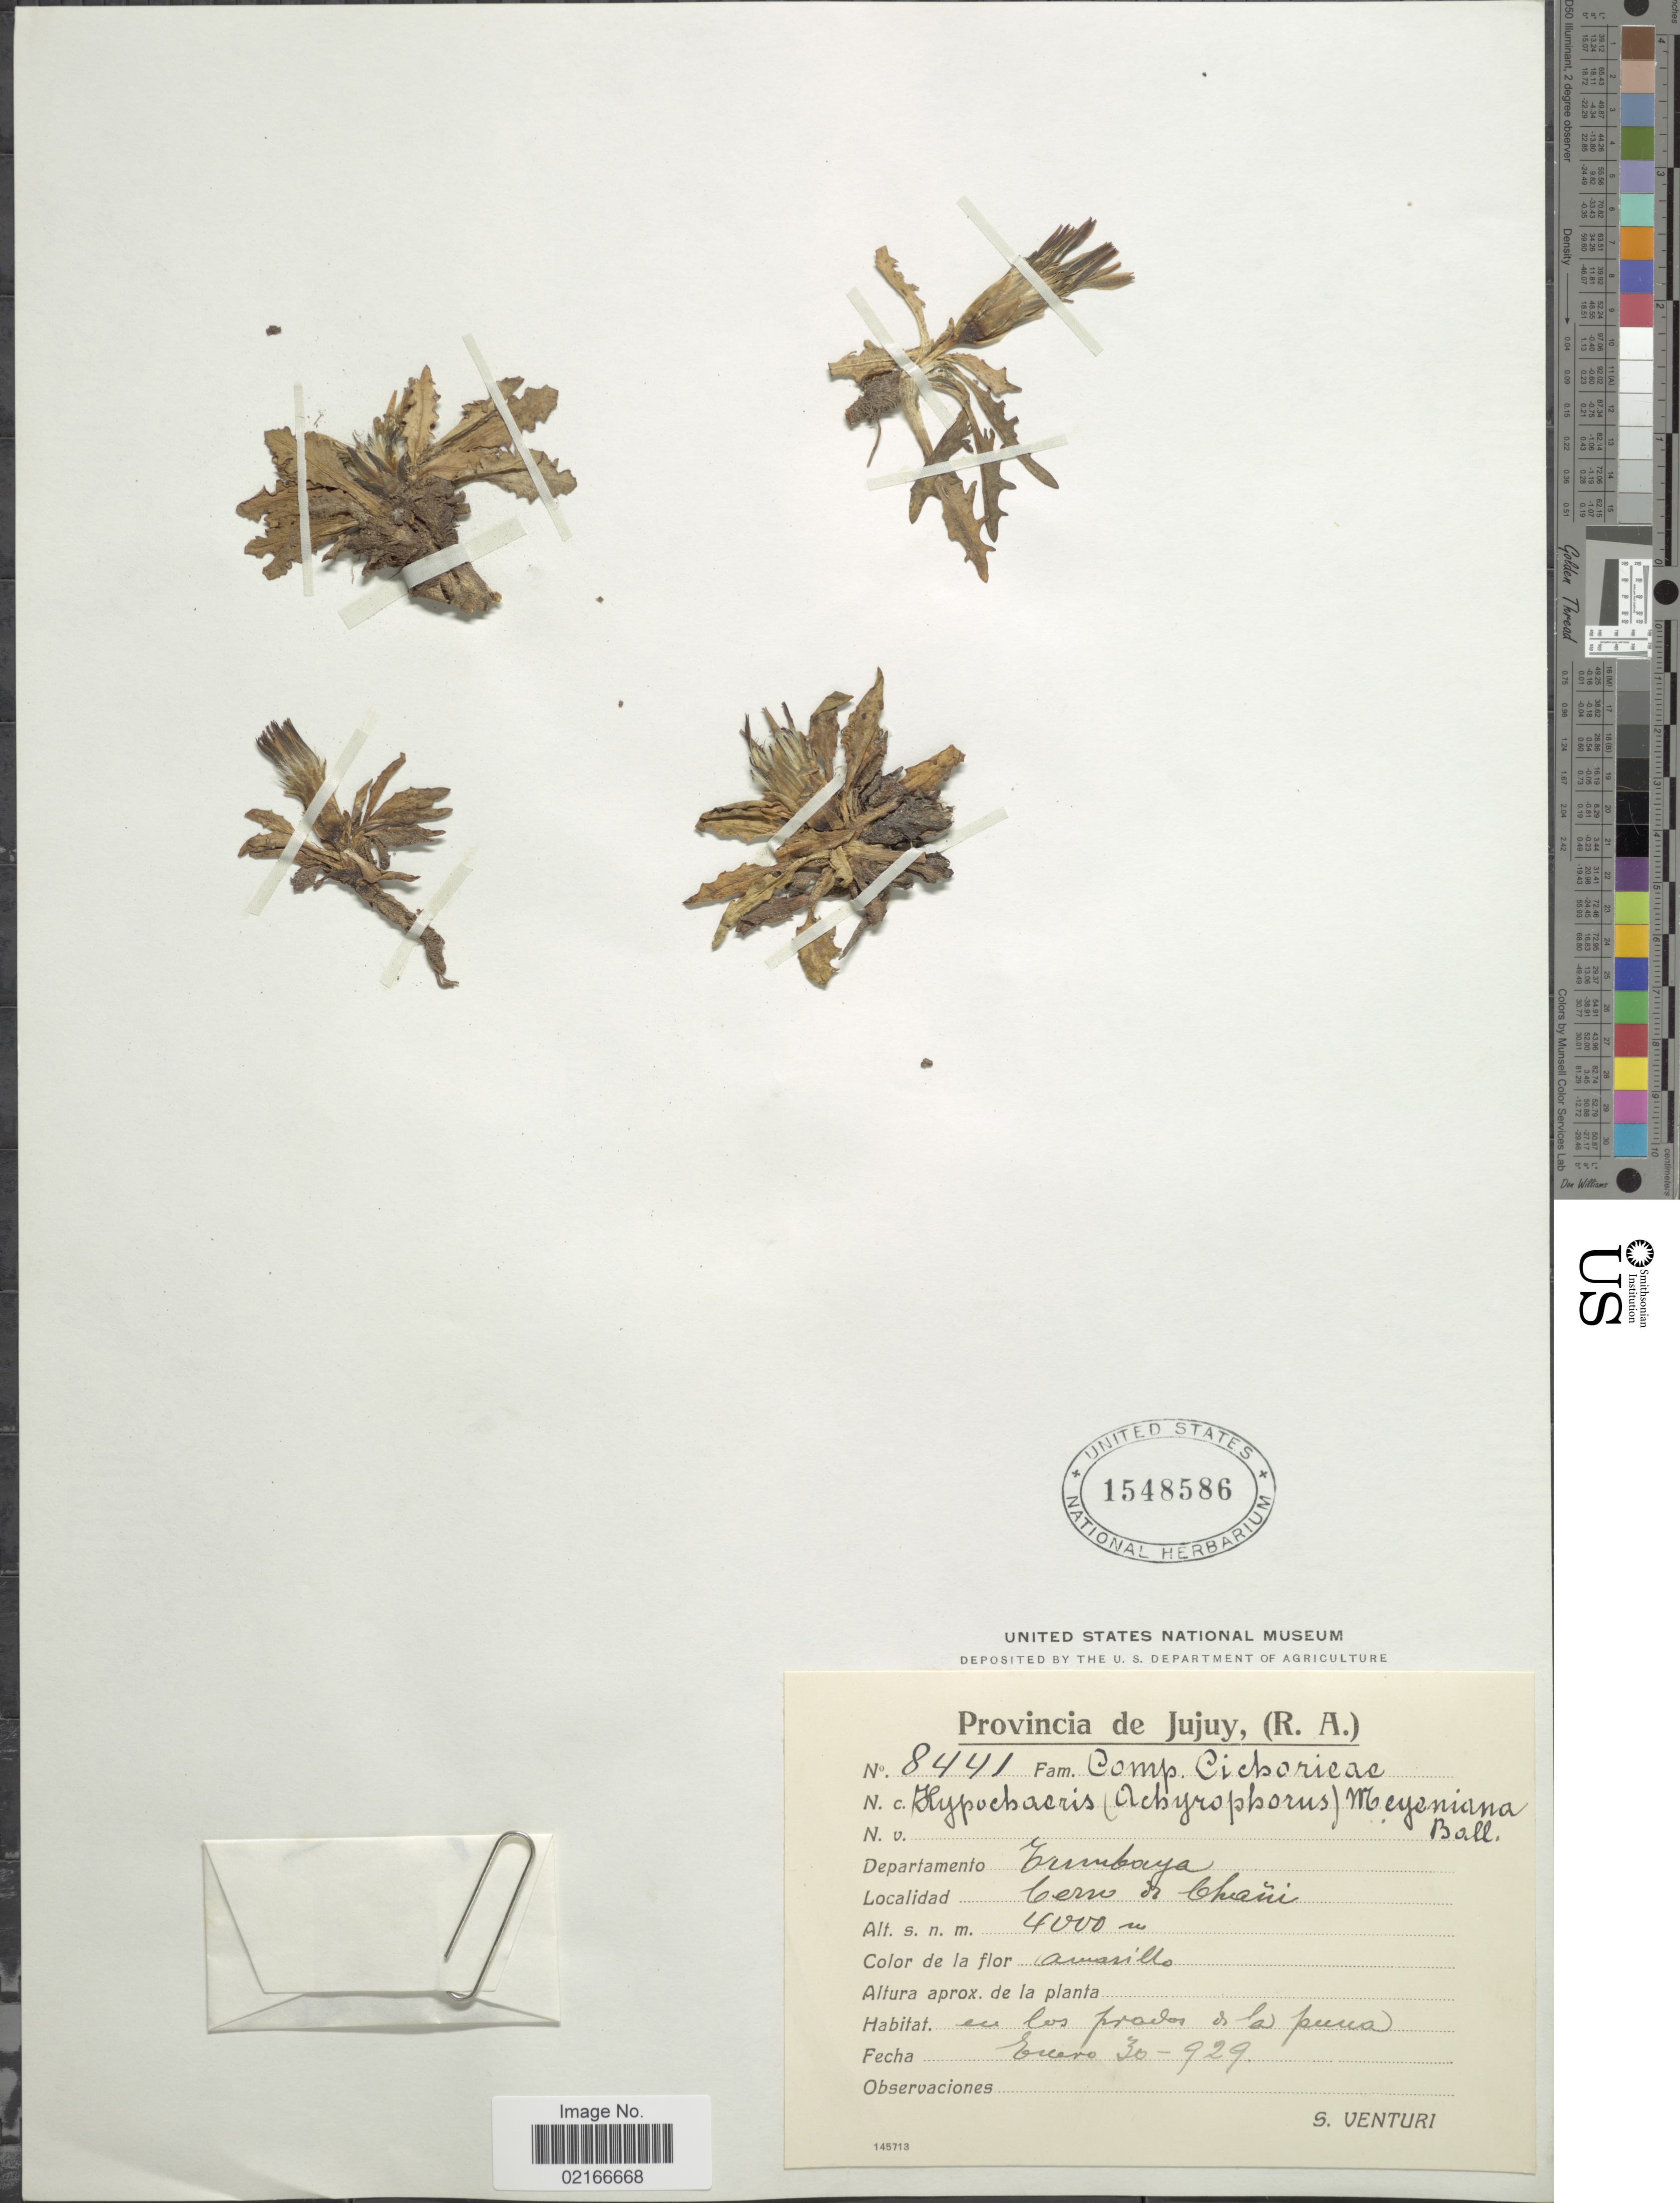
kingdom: Plantae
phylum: Tracheophyta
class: Magnoliopsida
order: Asterales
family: Asteraceae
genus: Hypochaeris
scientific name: Hypochaeris meyeniana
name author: (Walp.) Benth. & Hook. f. ex Griseb.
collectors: S. Venturi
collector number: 8441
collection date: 1929-01-30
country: Argentina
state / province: Jujuy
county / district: Tumbaya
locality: Cerro de Chañi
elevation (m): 4000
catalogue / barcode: US 1548586